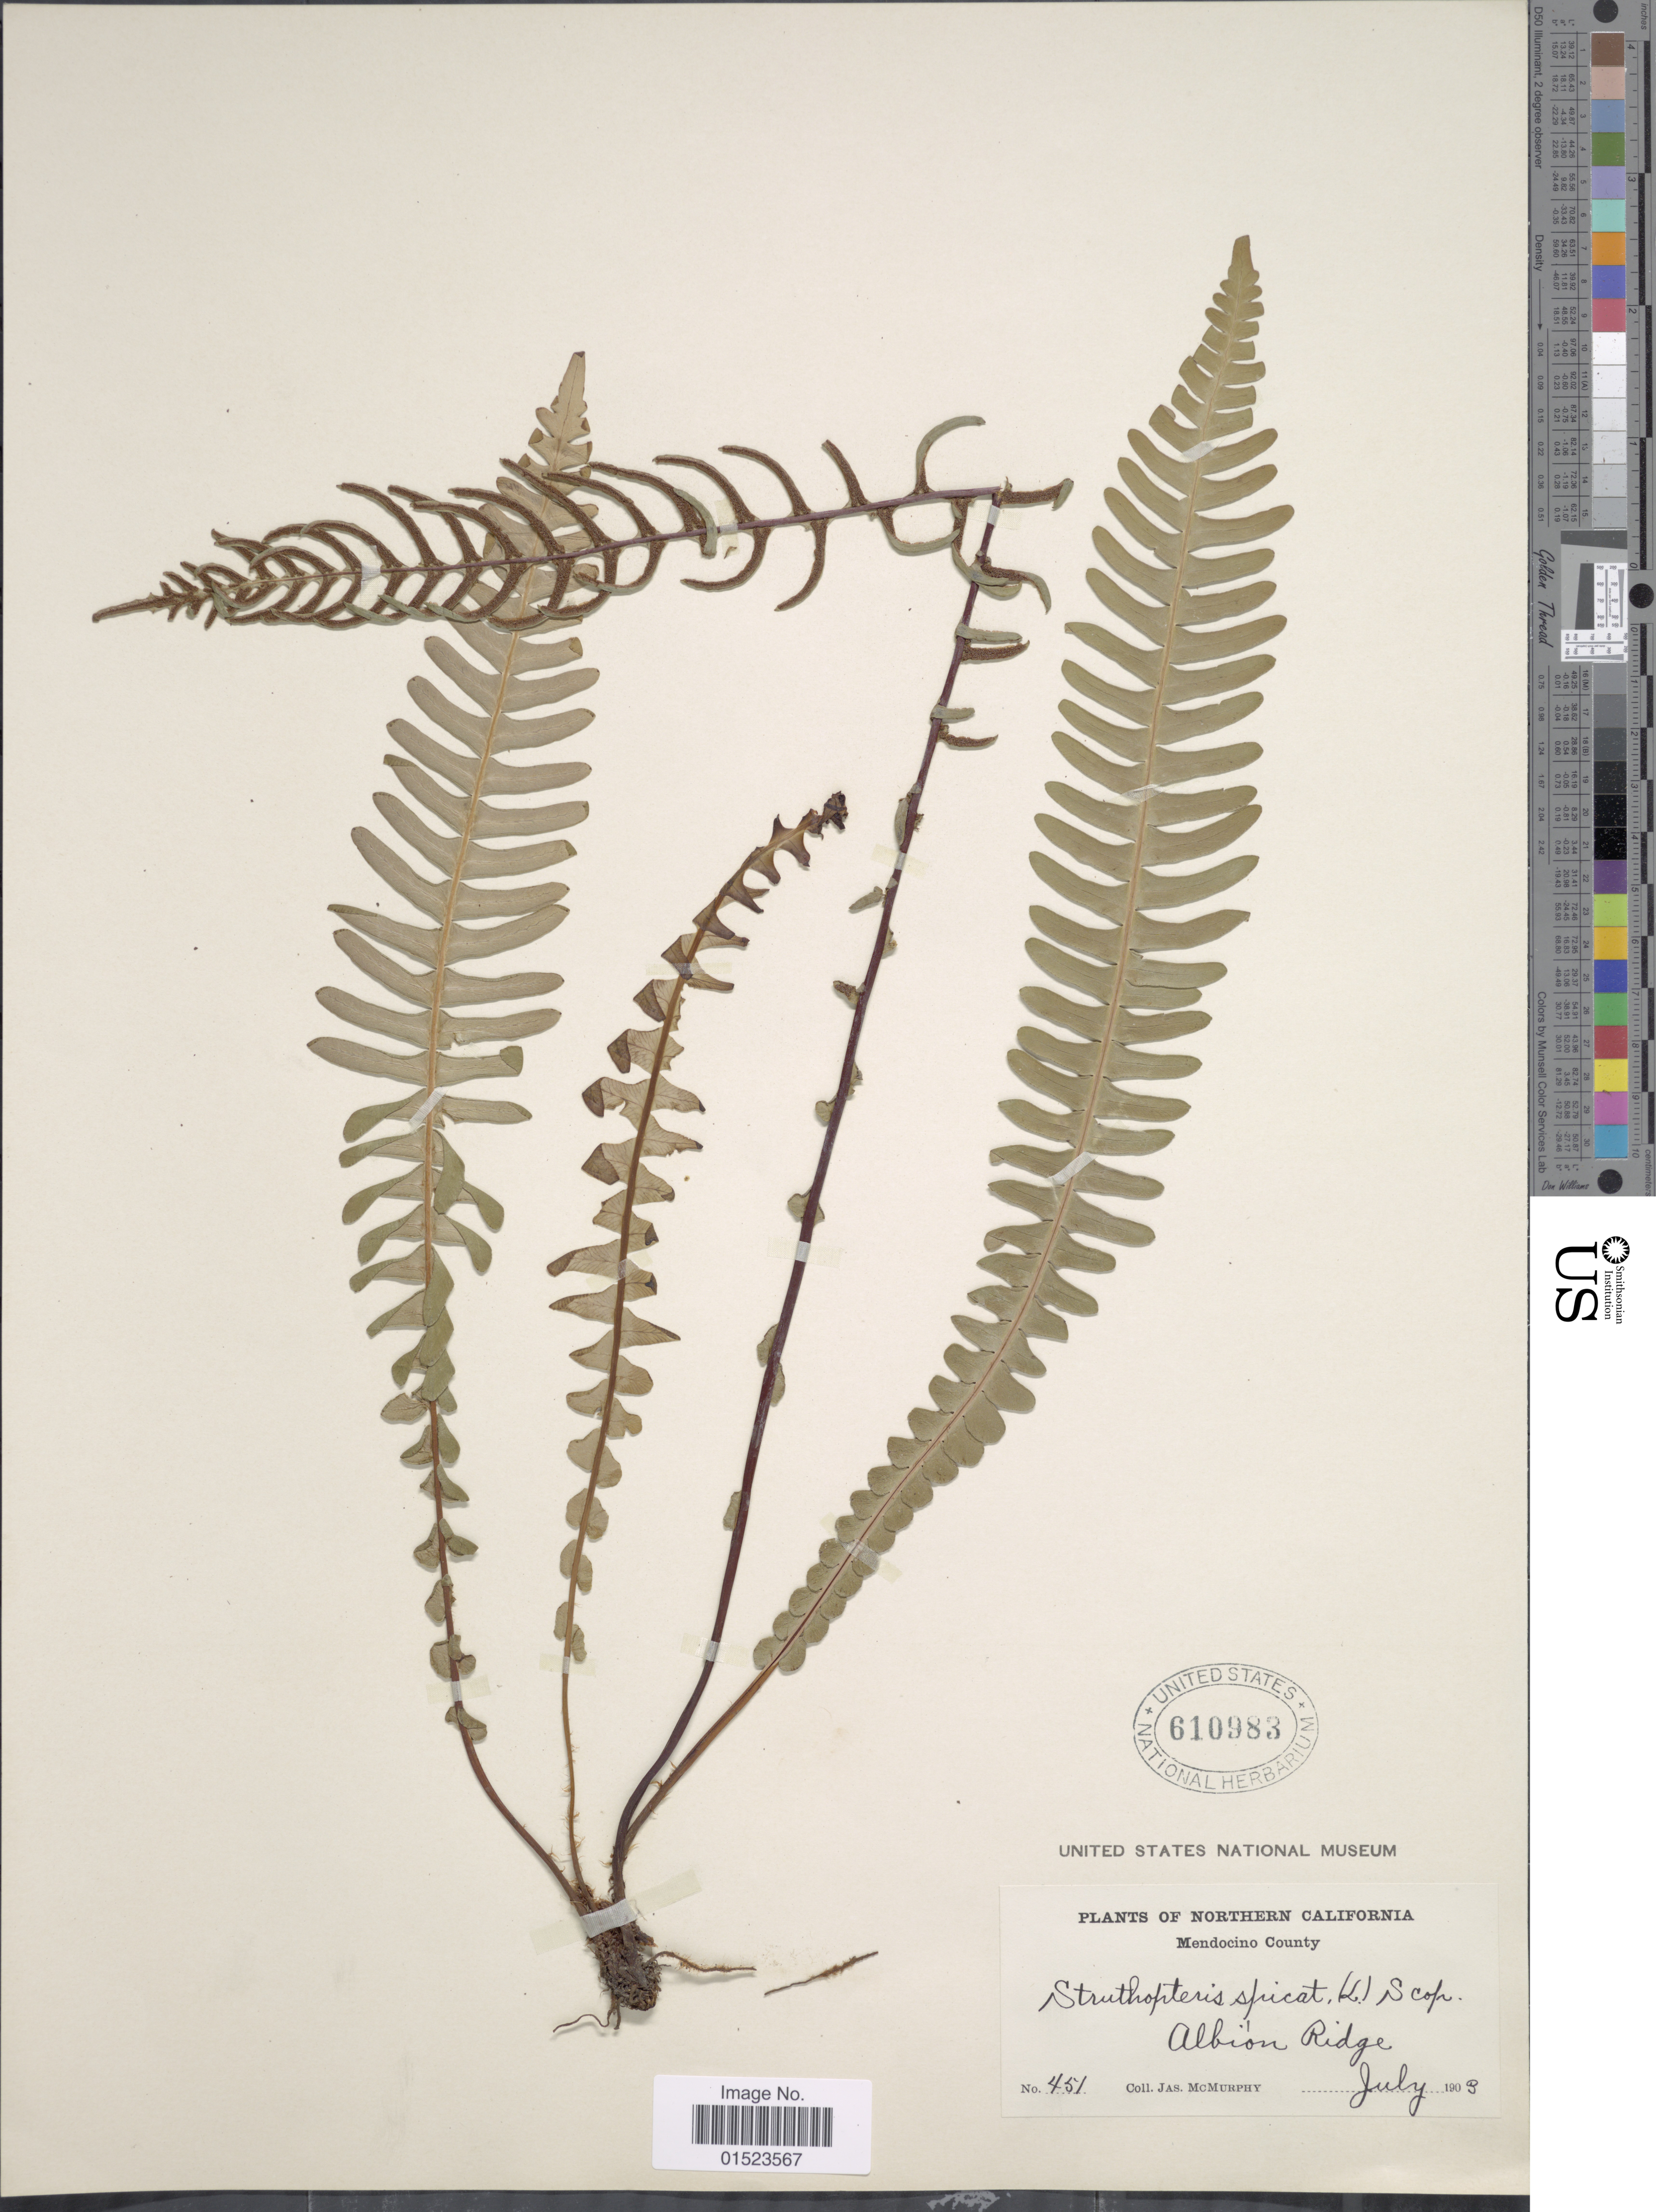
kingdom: Plantae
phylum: Tracheophyta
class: Polypodiopsida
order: Polypodiales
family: Blechnaceae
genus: Blechnum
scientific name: Blechnum spicant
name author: (L.) Sm.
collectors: J. McMurphy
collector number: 451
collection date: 1909-07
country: United States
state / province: California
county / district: Mendocino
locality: Northern California, Mendocino County, Albion Ridge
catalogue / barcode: US 610983